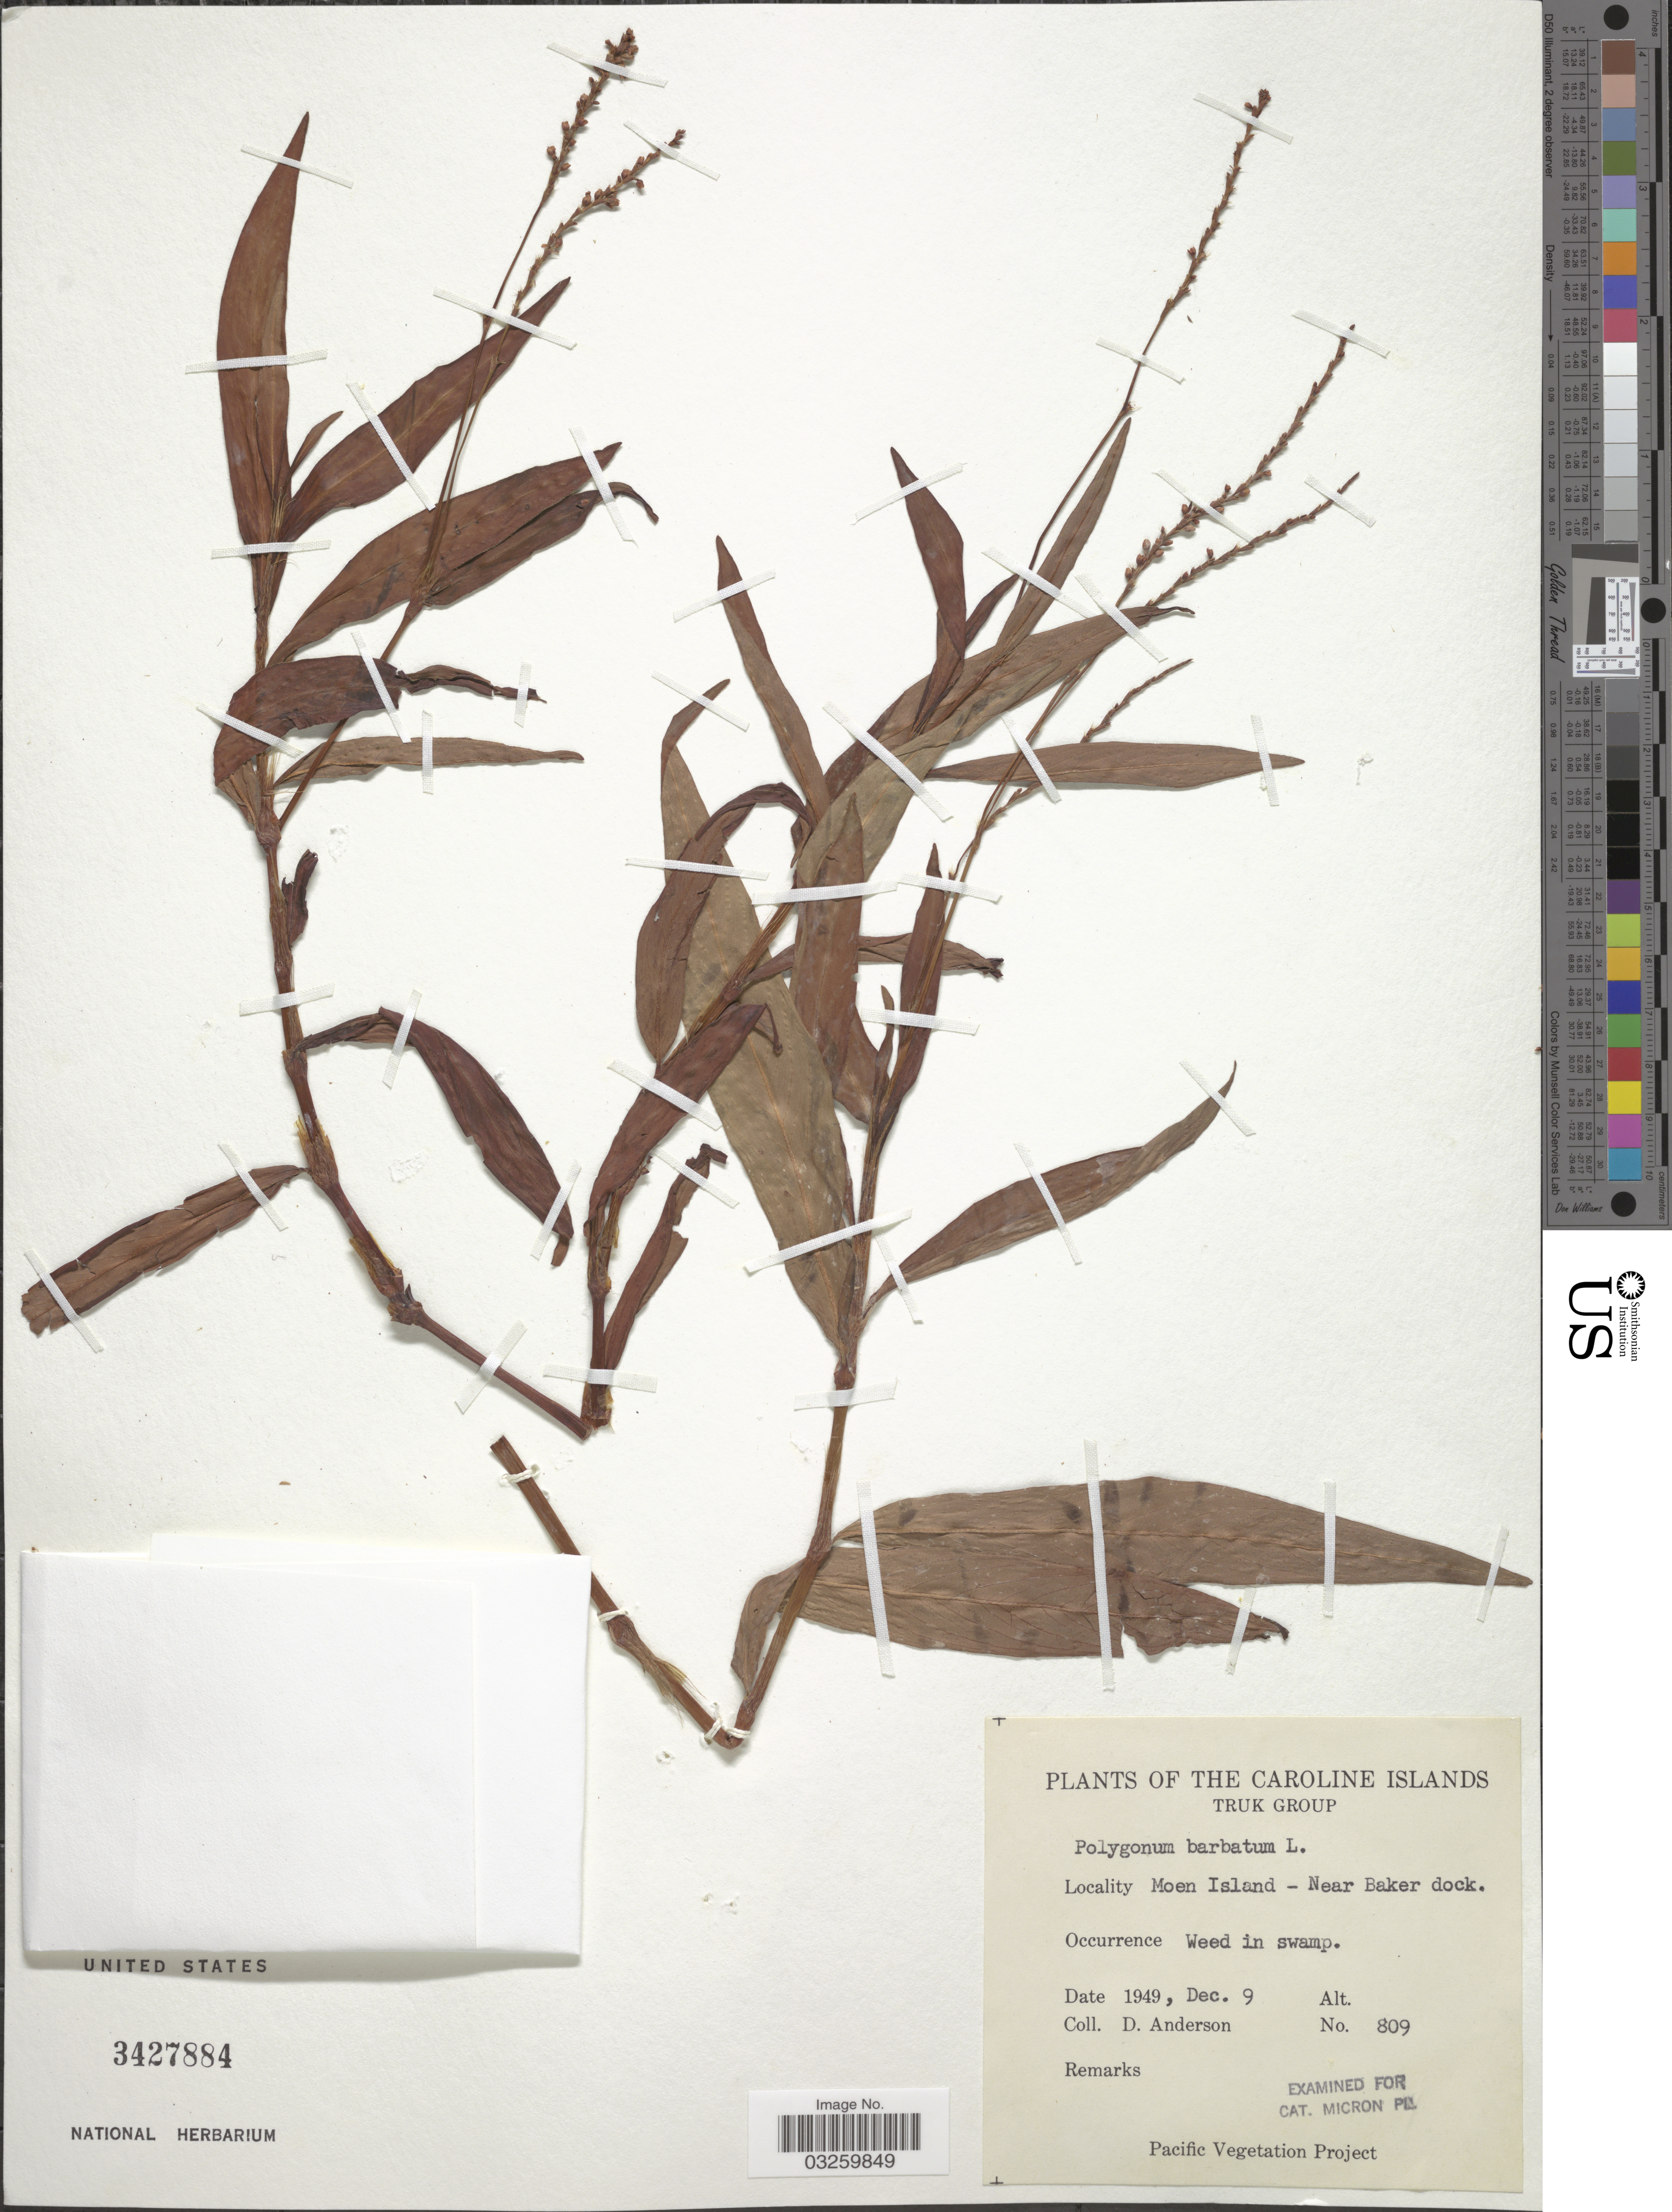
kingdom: Plantae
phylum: Tracheophyta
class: Magnoliopsida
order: Caryophyllales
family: Polygonaceae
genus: Persicaria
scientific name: Persicaria barbata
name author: (L.) H. Hara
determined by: Wagner, W. L., (BOT), Smithsonian Institution - National Museum of Natural History (UNITED STATES)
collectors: D. Anderson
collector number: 809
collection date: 1949-12-09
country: Micronesia, Federated States of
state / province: Truk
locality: The Caroline Islands. Truk Group. Moen Island - Near Baker dock.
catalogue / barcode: US 3427884